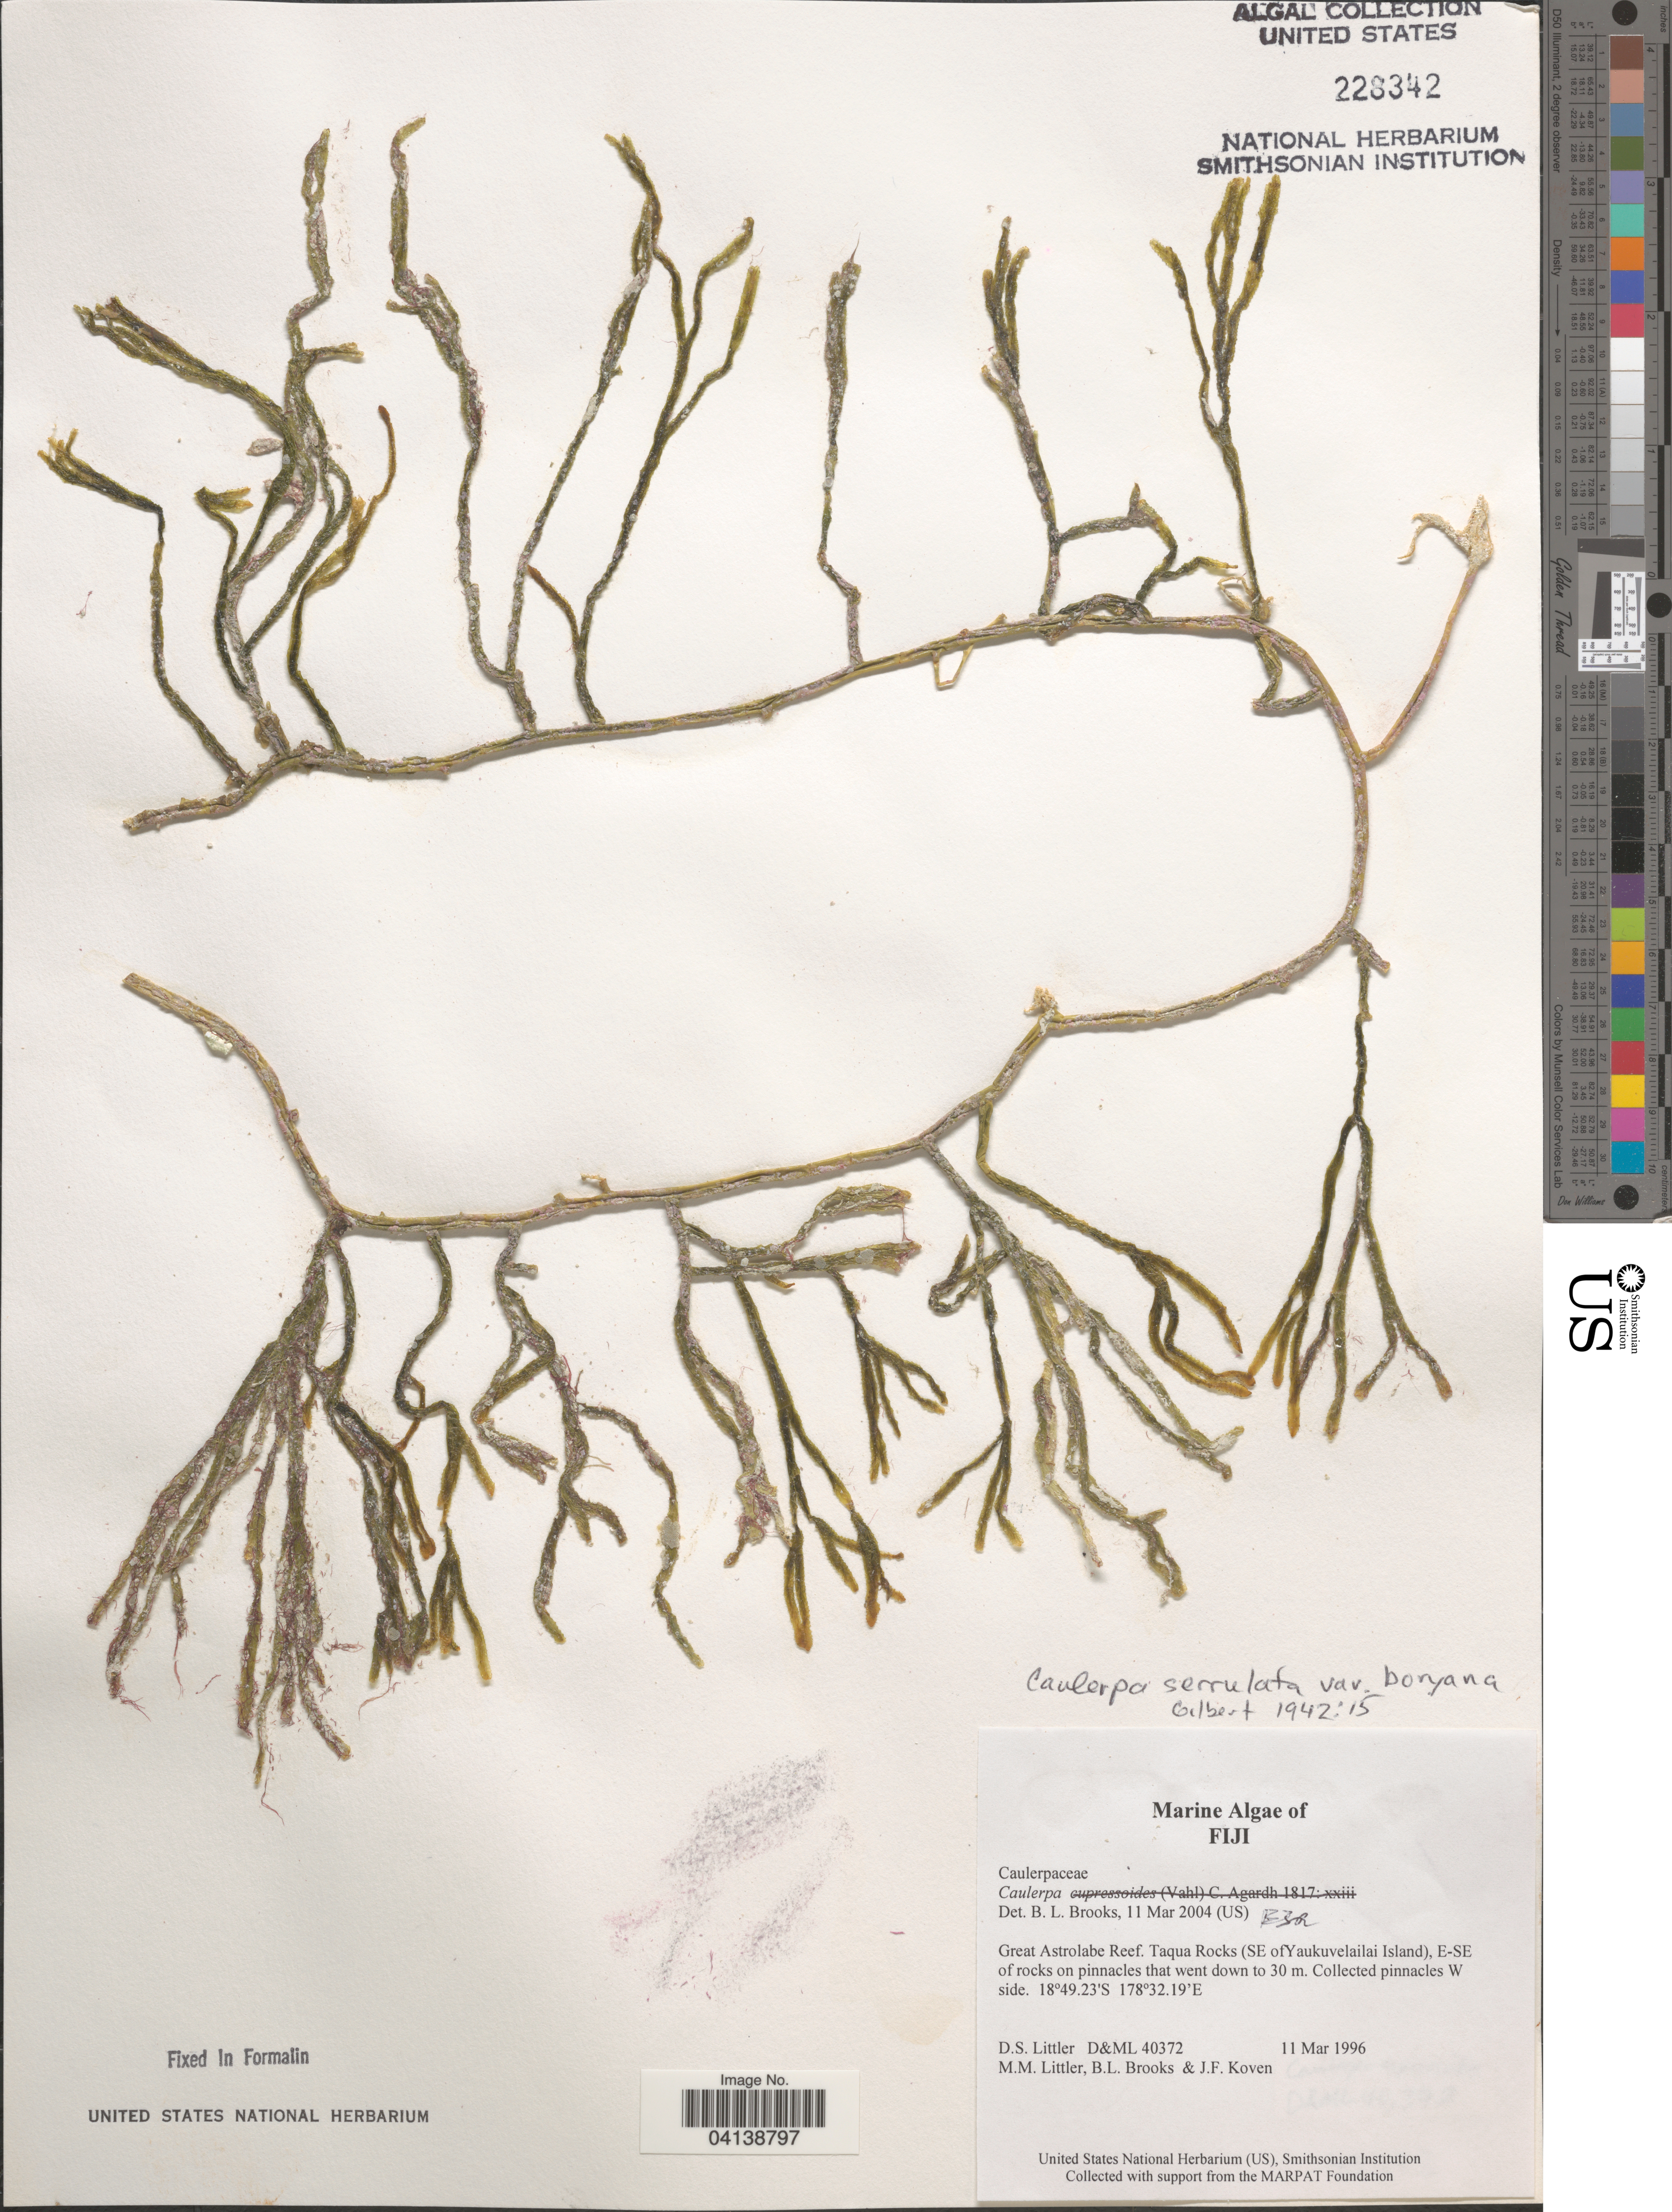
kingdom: Plantae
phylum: Chlorophyta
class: Ulvophyceae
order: Bryopsidales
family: Caulerpaceae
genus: Caulerpa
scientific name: Caulerpa serrulata var. boryana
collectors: D. S. Littler, B. Brooks & J. Koven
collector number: D&ML40372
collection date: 1996-03-11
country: Fiji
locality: Great Astrolabe Reef. Taqua Rocks (SE ofYaukuvelailai Island), E-SE of rocks on pinnacles that went down to 30 m. Collected pinnacles W side.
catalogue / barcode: US 228342